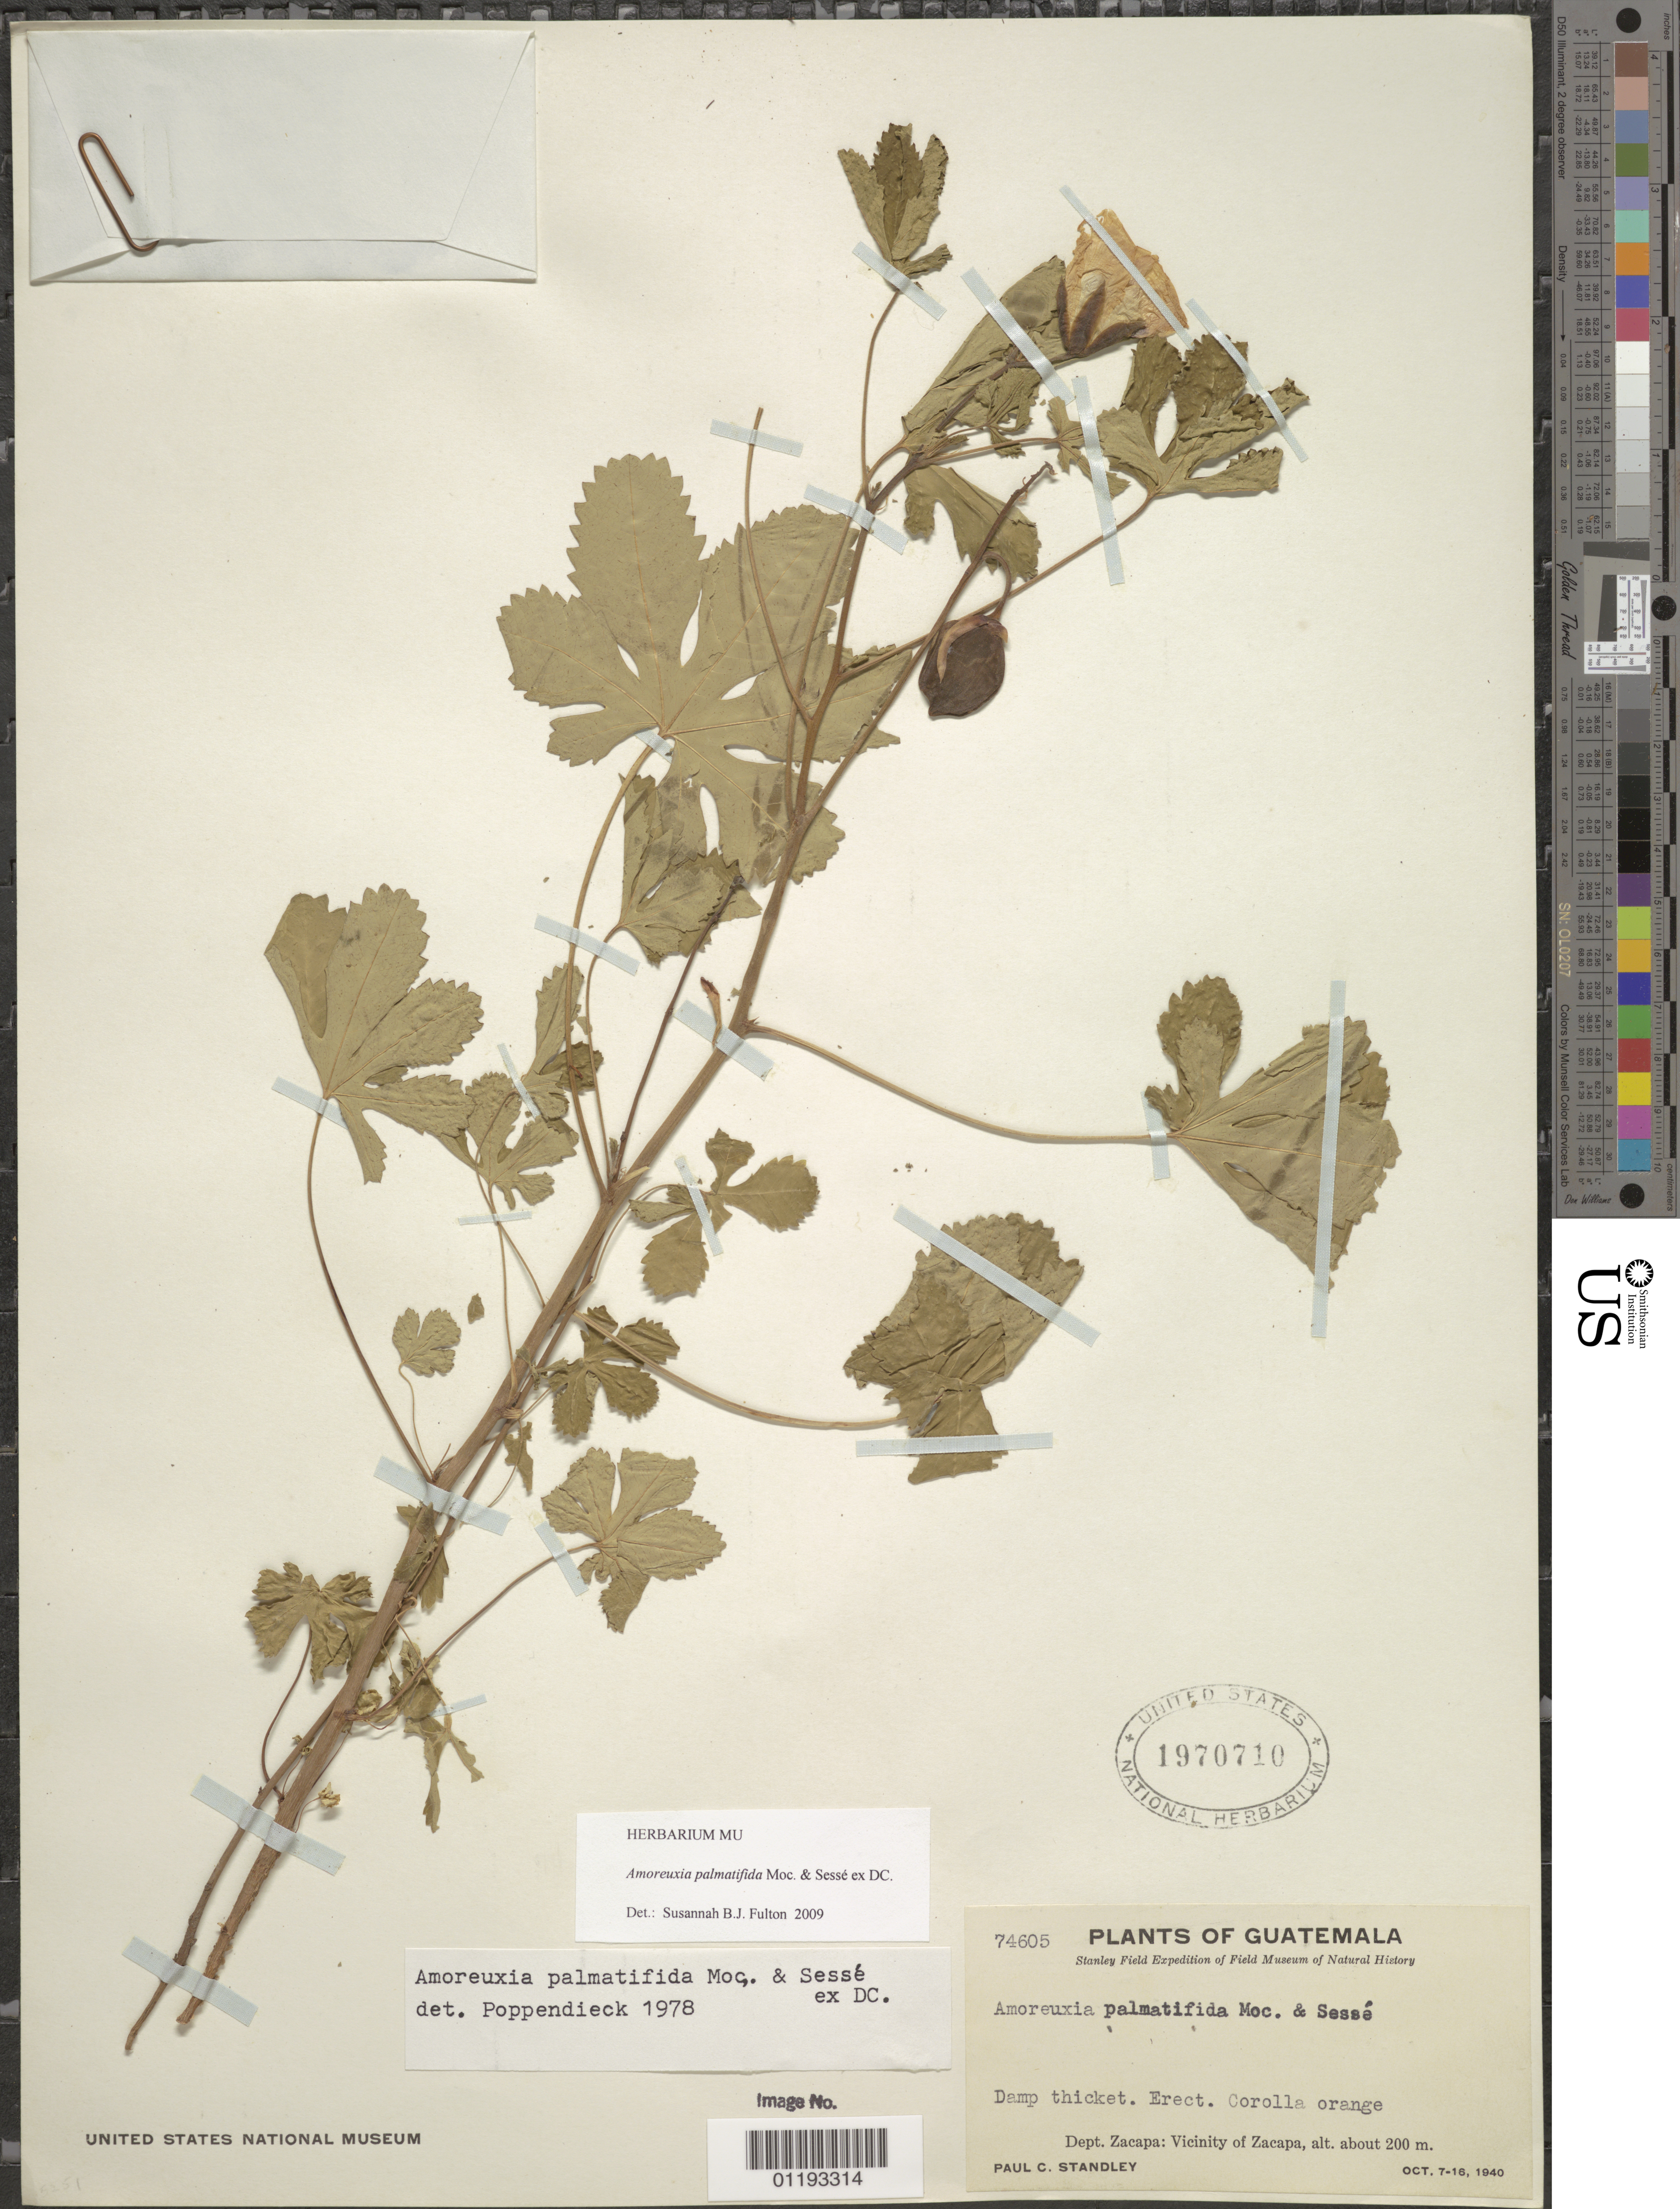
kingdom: Plantae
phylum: Tracheophyta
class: Magnoliopsida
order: Malvales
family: Cochlospermaceae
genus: Amoreuxia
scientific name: Amoreuxia palmatifida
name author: Moc. & Sessé ex DC.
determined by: Fulton, Susannah B.J.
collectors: P. C. Standley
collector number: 74605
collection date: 1940-10-07/1940-10-16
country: Guatemala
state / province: Zacapa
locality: Vicinity of Zacapa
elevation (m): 200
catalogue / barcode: US 1970710